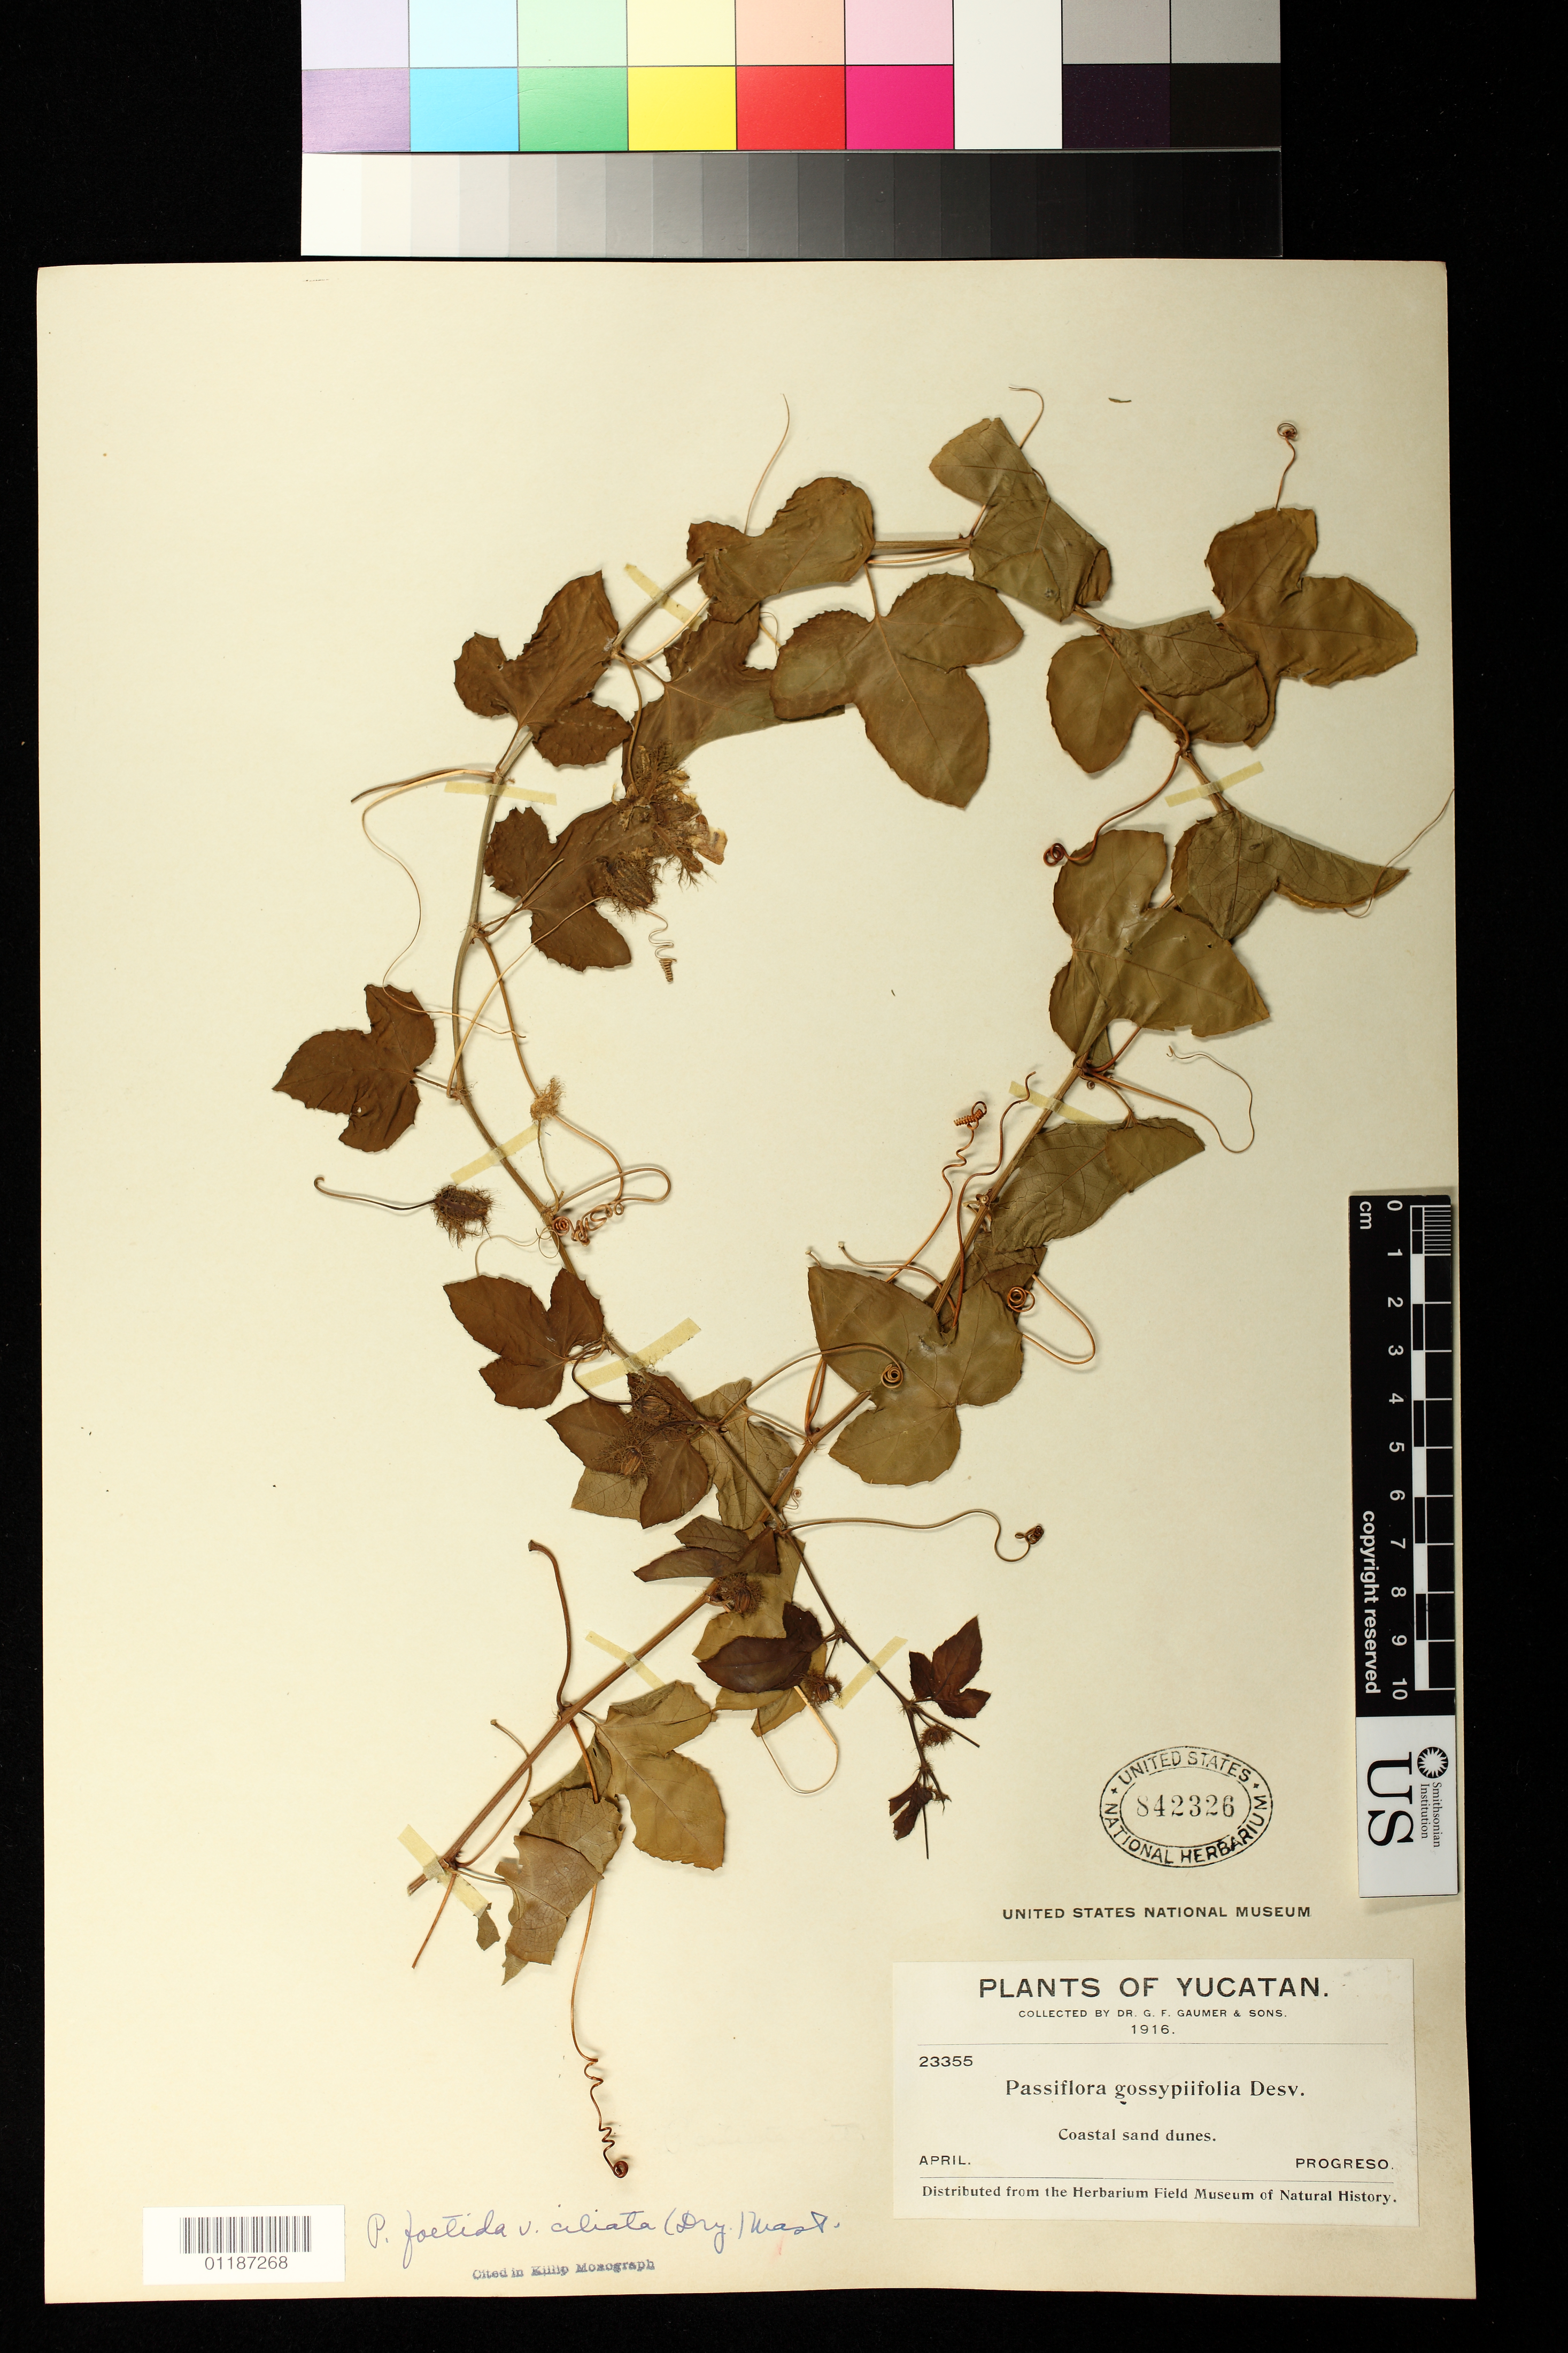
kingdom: Plantae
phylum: Tracheophyta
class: Magnoliopsida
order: Malpighiales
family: Passifloraceae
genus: Passiflora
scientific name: Passiflora ciliata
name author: Aiton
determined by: Svoboda, Harlan T., (NA), US Department of Agriculture (UNITED STATES)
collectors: G. F. Gaumer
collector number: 23355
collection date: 1916-04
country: Mexico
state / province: Yucatán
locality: Coastal sand dunes, Progreso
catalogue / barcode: US 842326